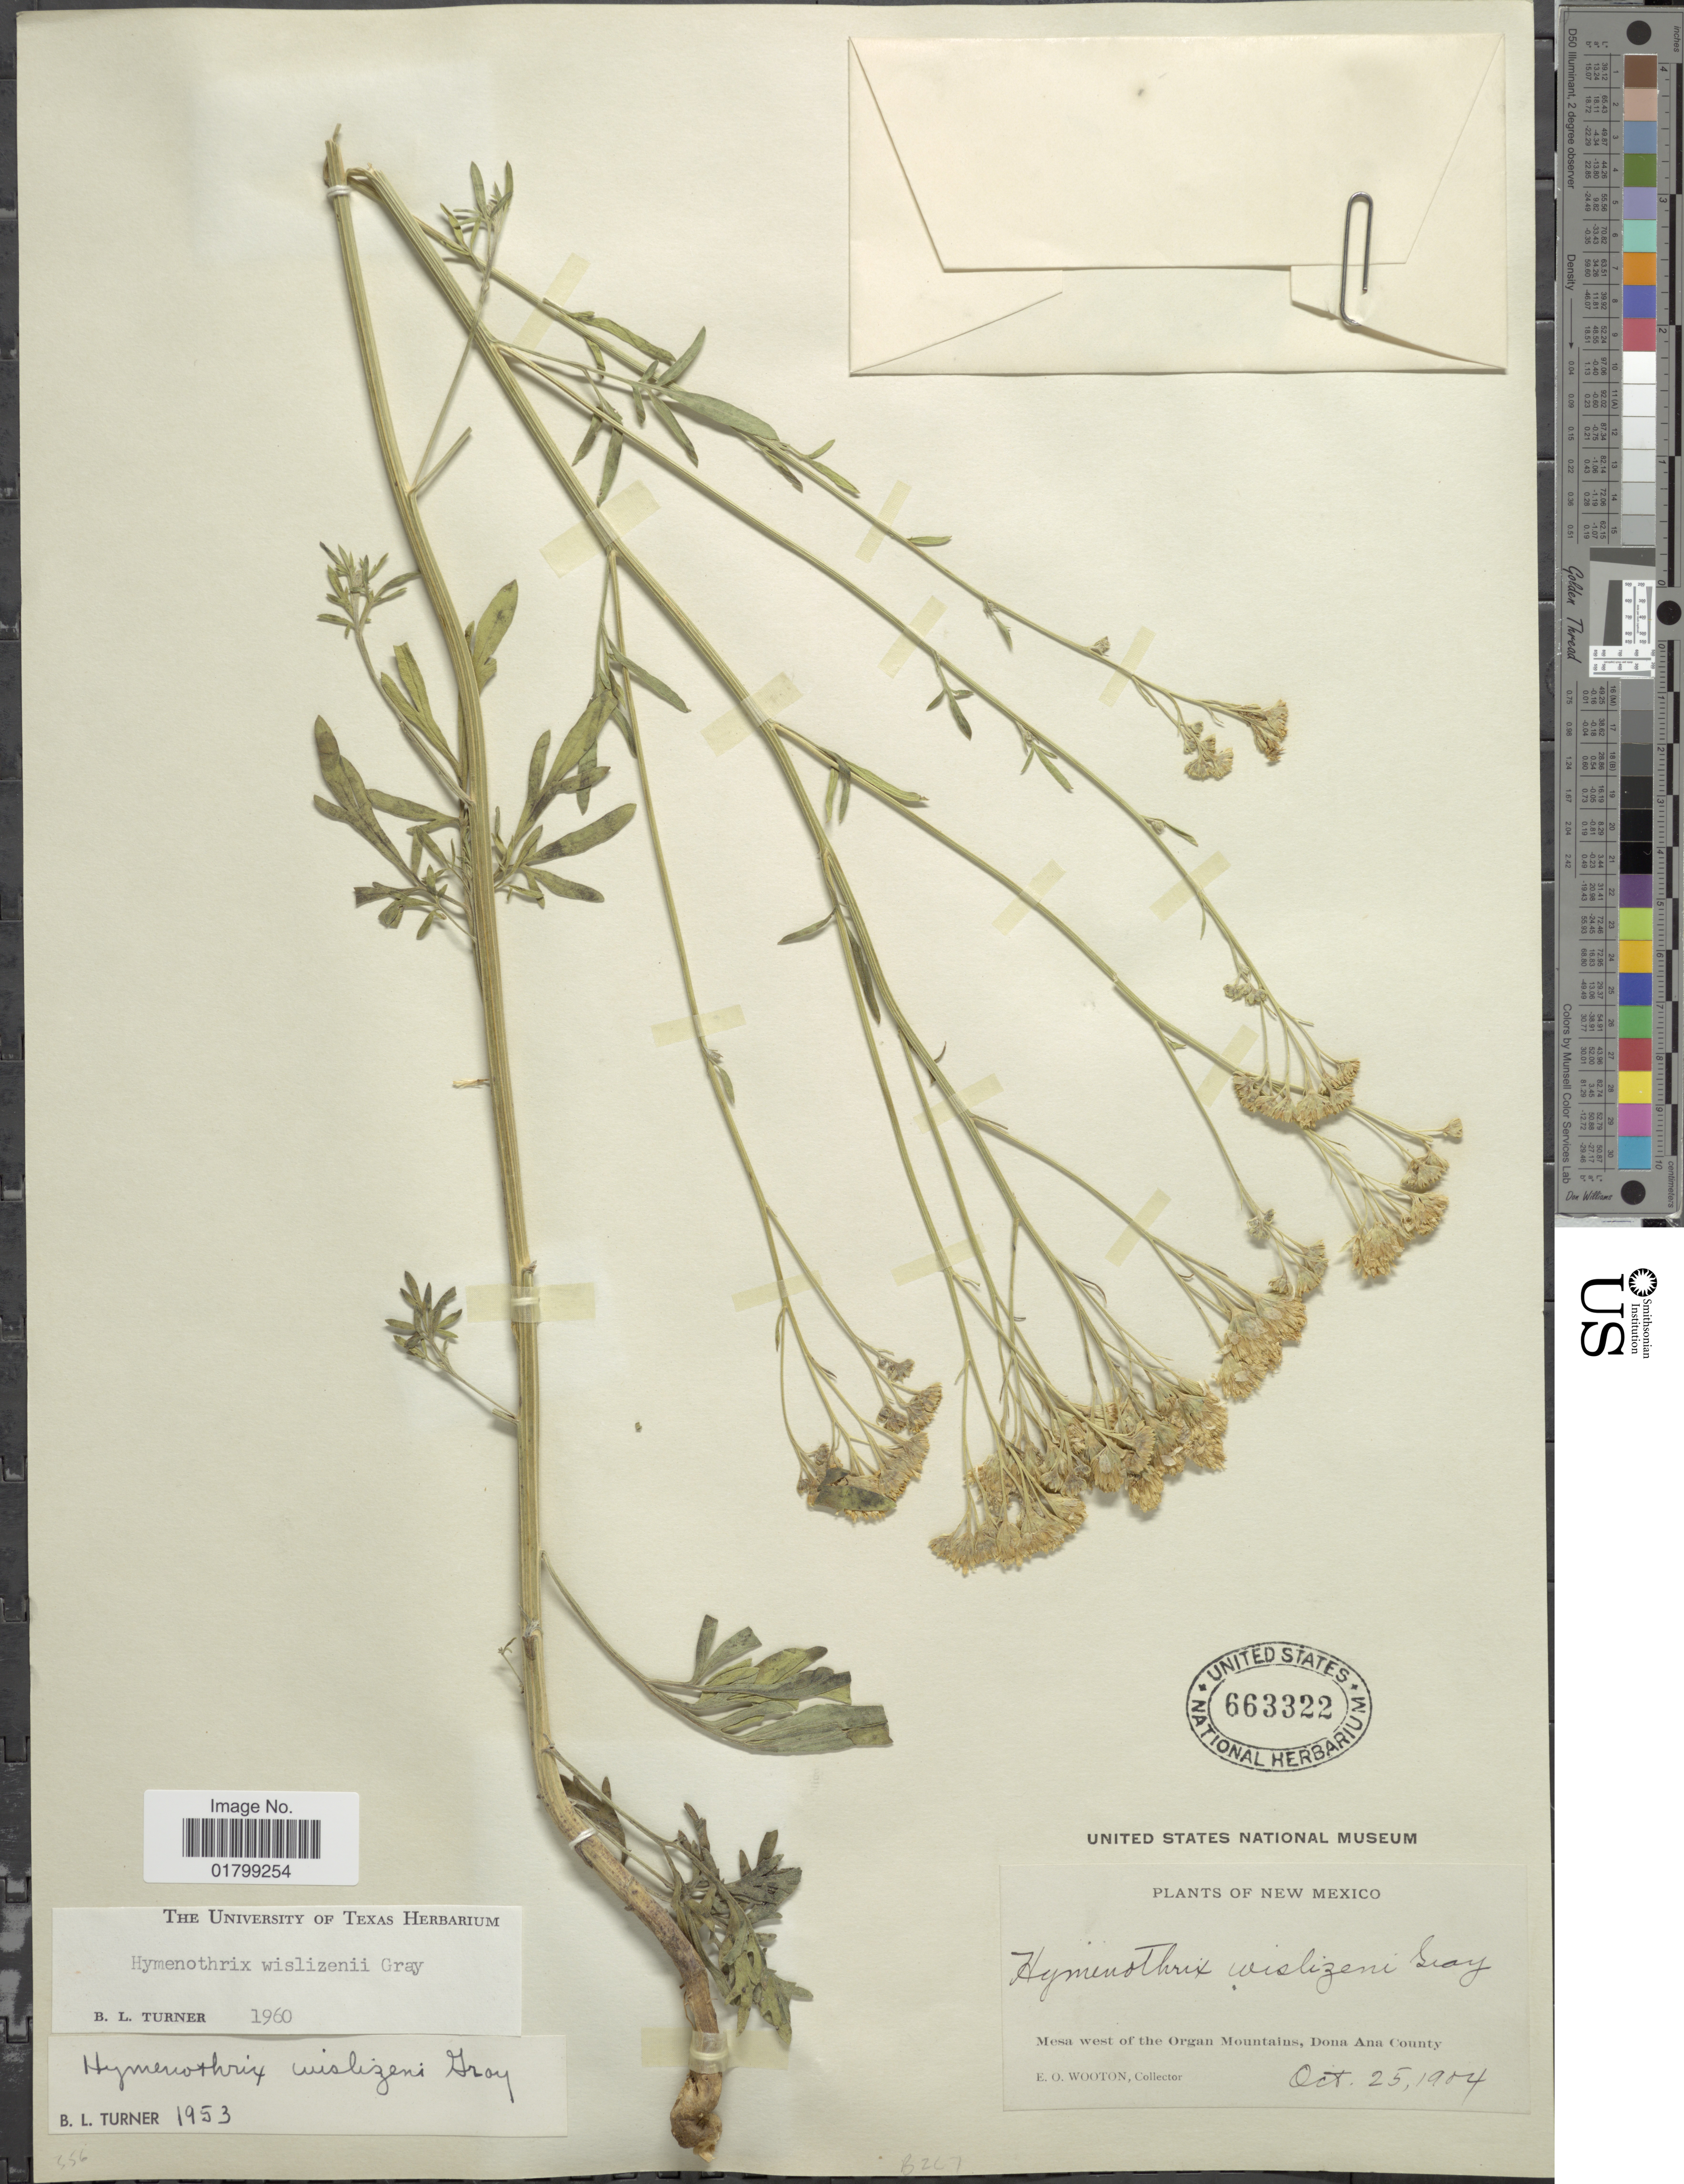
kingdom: Plantae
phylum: Tracheophyta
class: Magnoliopsida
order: Asterales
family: Asteraceae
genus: Hymenothrix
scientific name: Hymenothrix wislizenii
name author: A. Gray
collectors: E. O. Wooton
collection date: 1904-10-25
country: United States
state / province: New Mexico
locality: Mesa west of the Organ Mountains, Dona Ana County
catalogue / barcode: US 663322